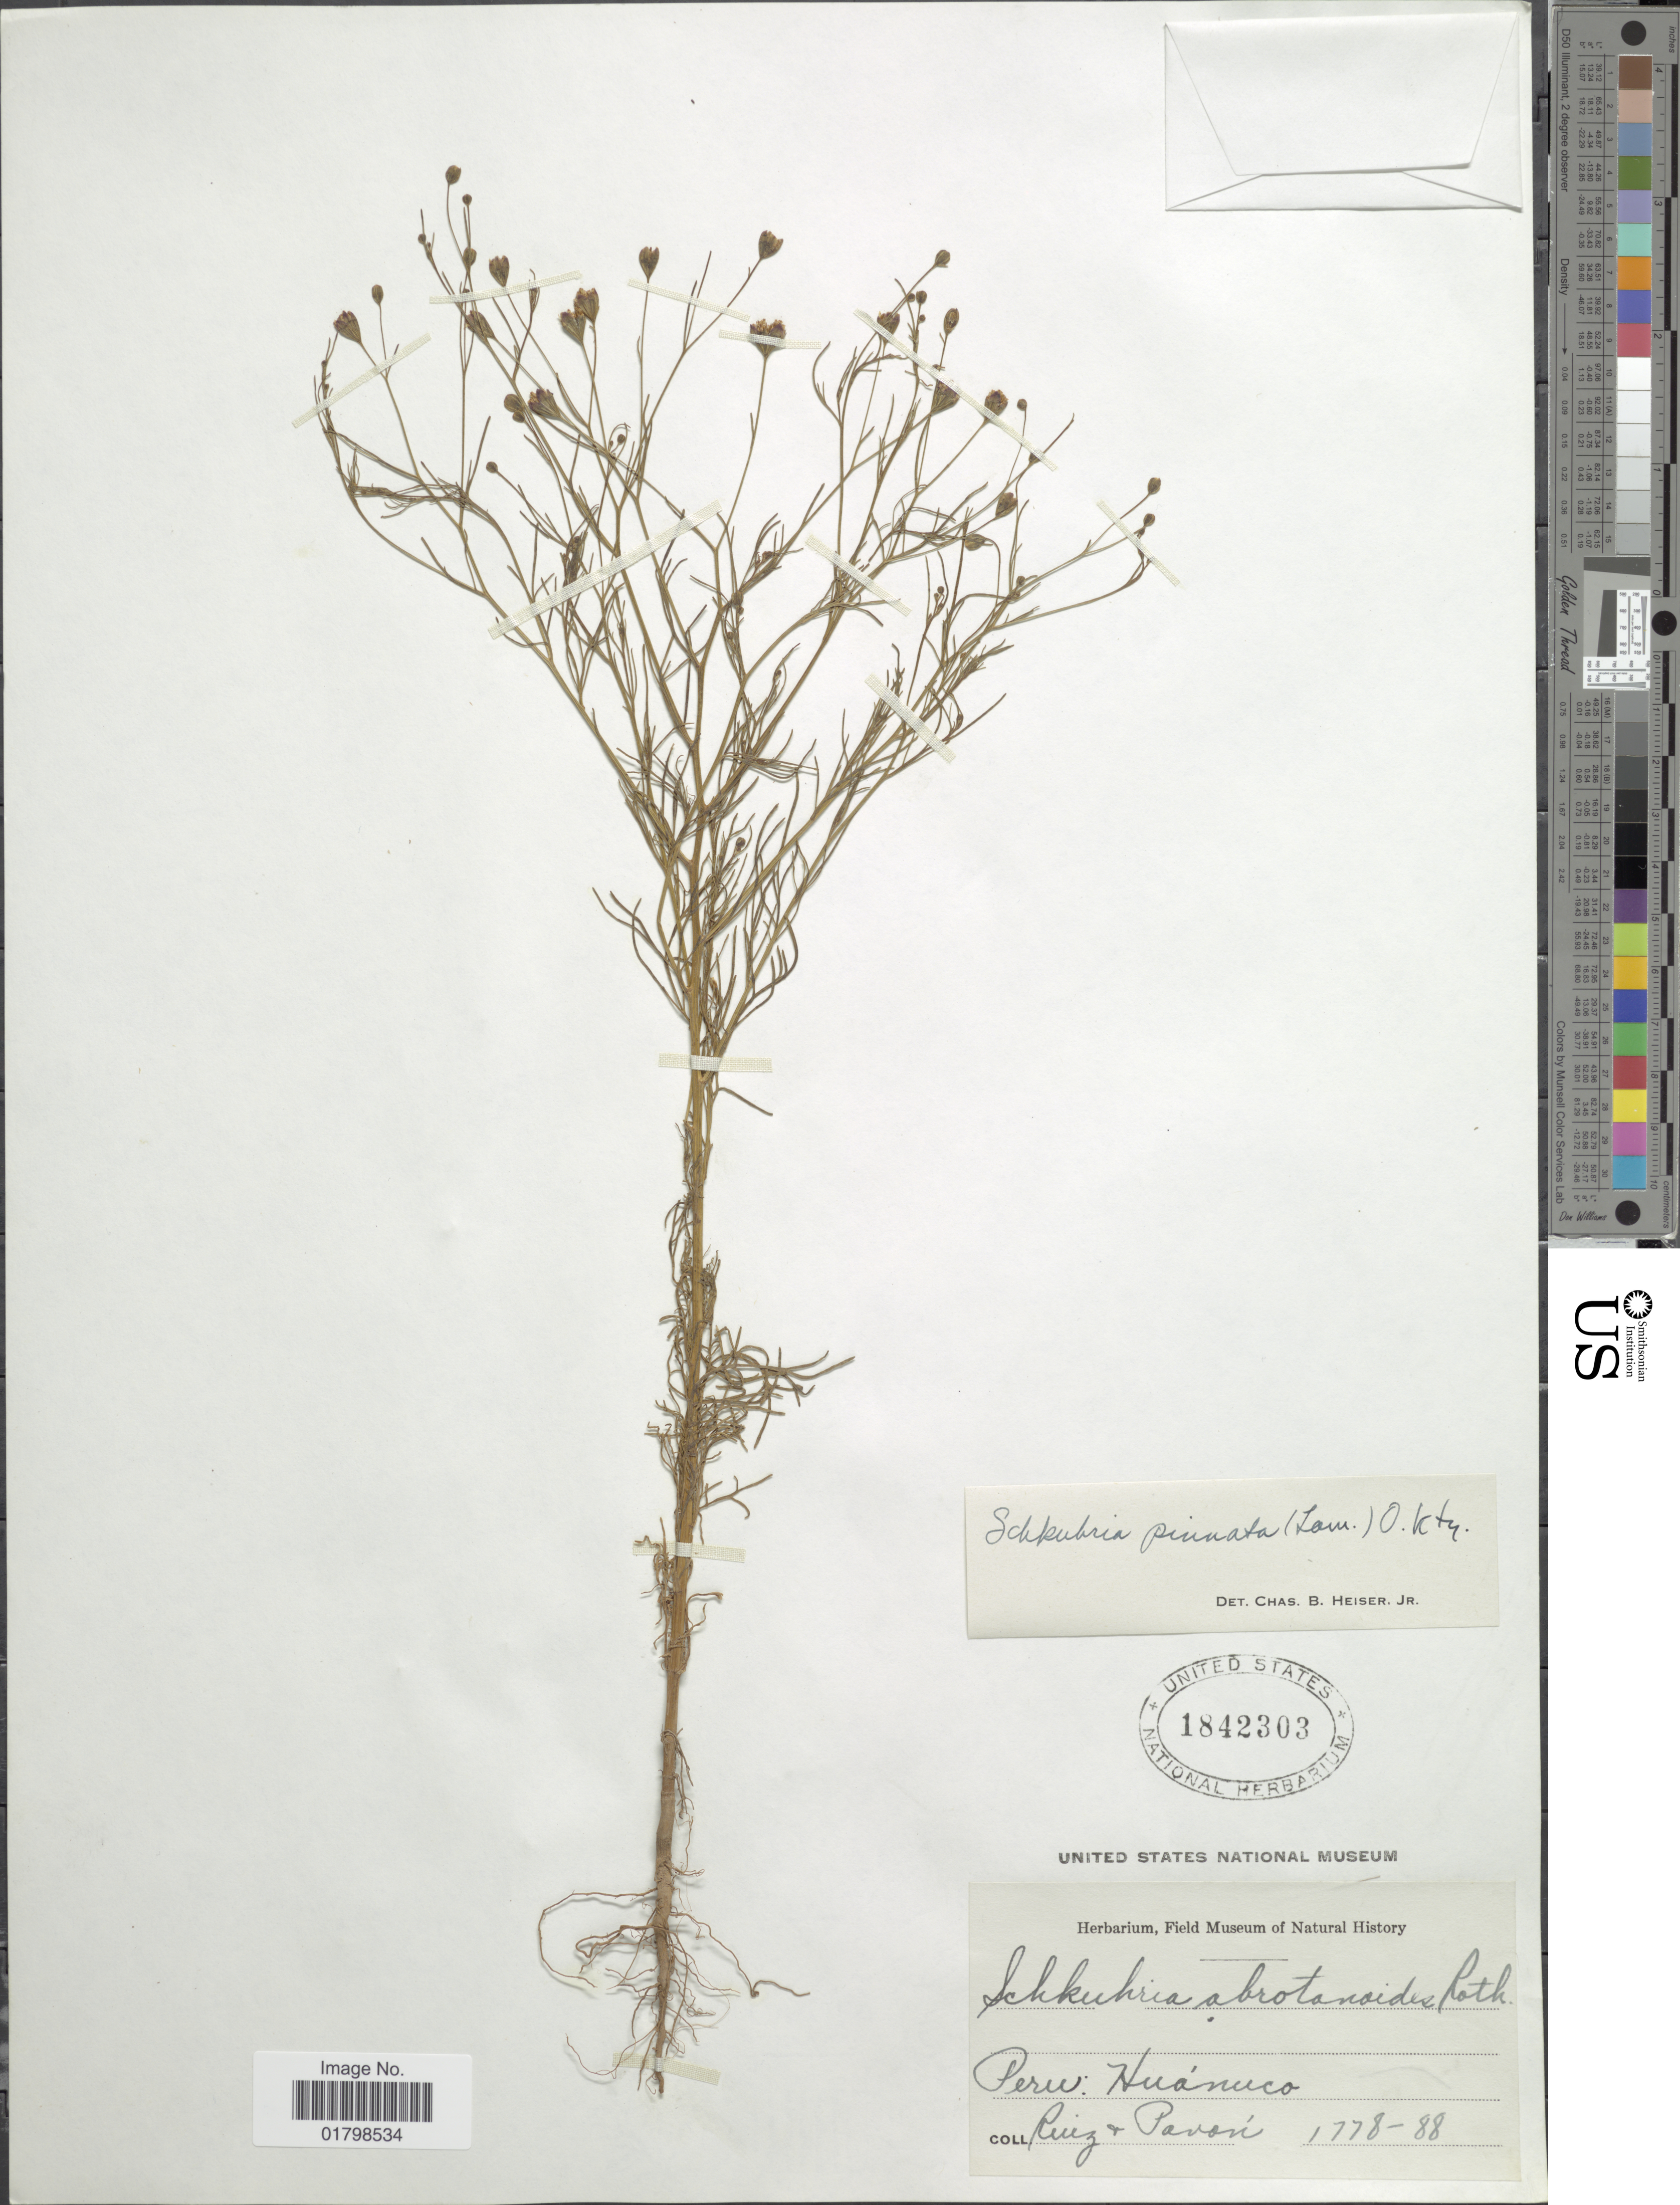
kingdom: Plantae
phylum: Tracheophyta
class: Magnoliopsida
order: Asterales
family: Asteraceae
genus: Schkuhria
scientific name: Schkuhria pinnata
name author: (Lam.) Kuntze ex Thell.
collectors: Ruiz, -- & -. Pavon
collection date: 1778/1888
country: Peru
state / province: Huánuco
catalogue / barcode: US 1842303